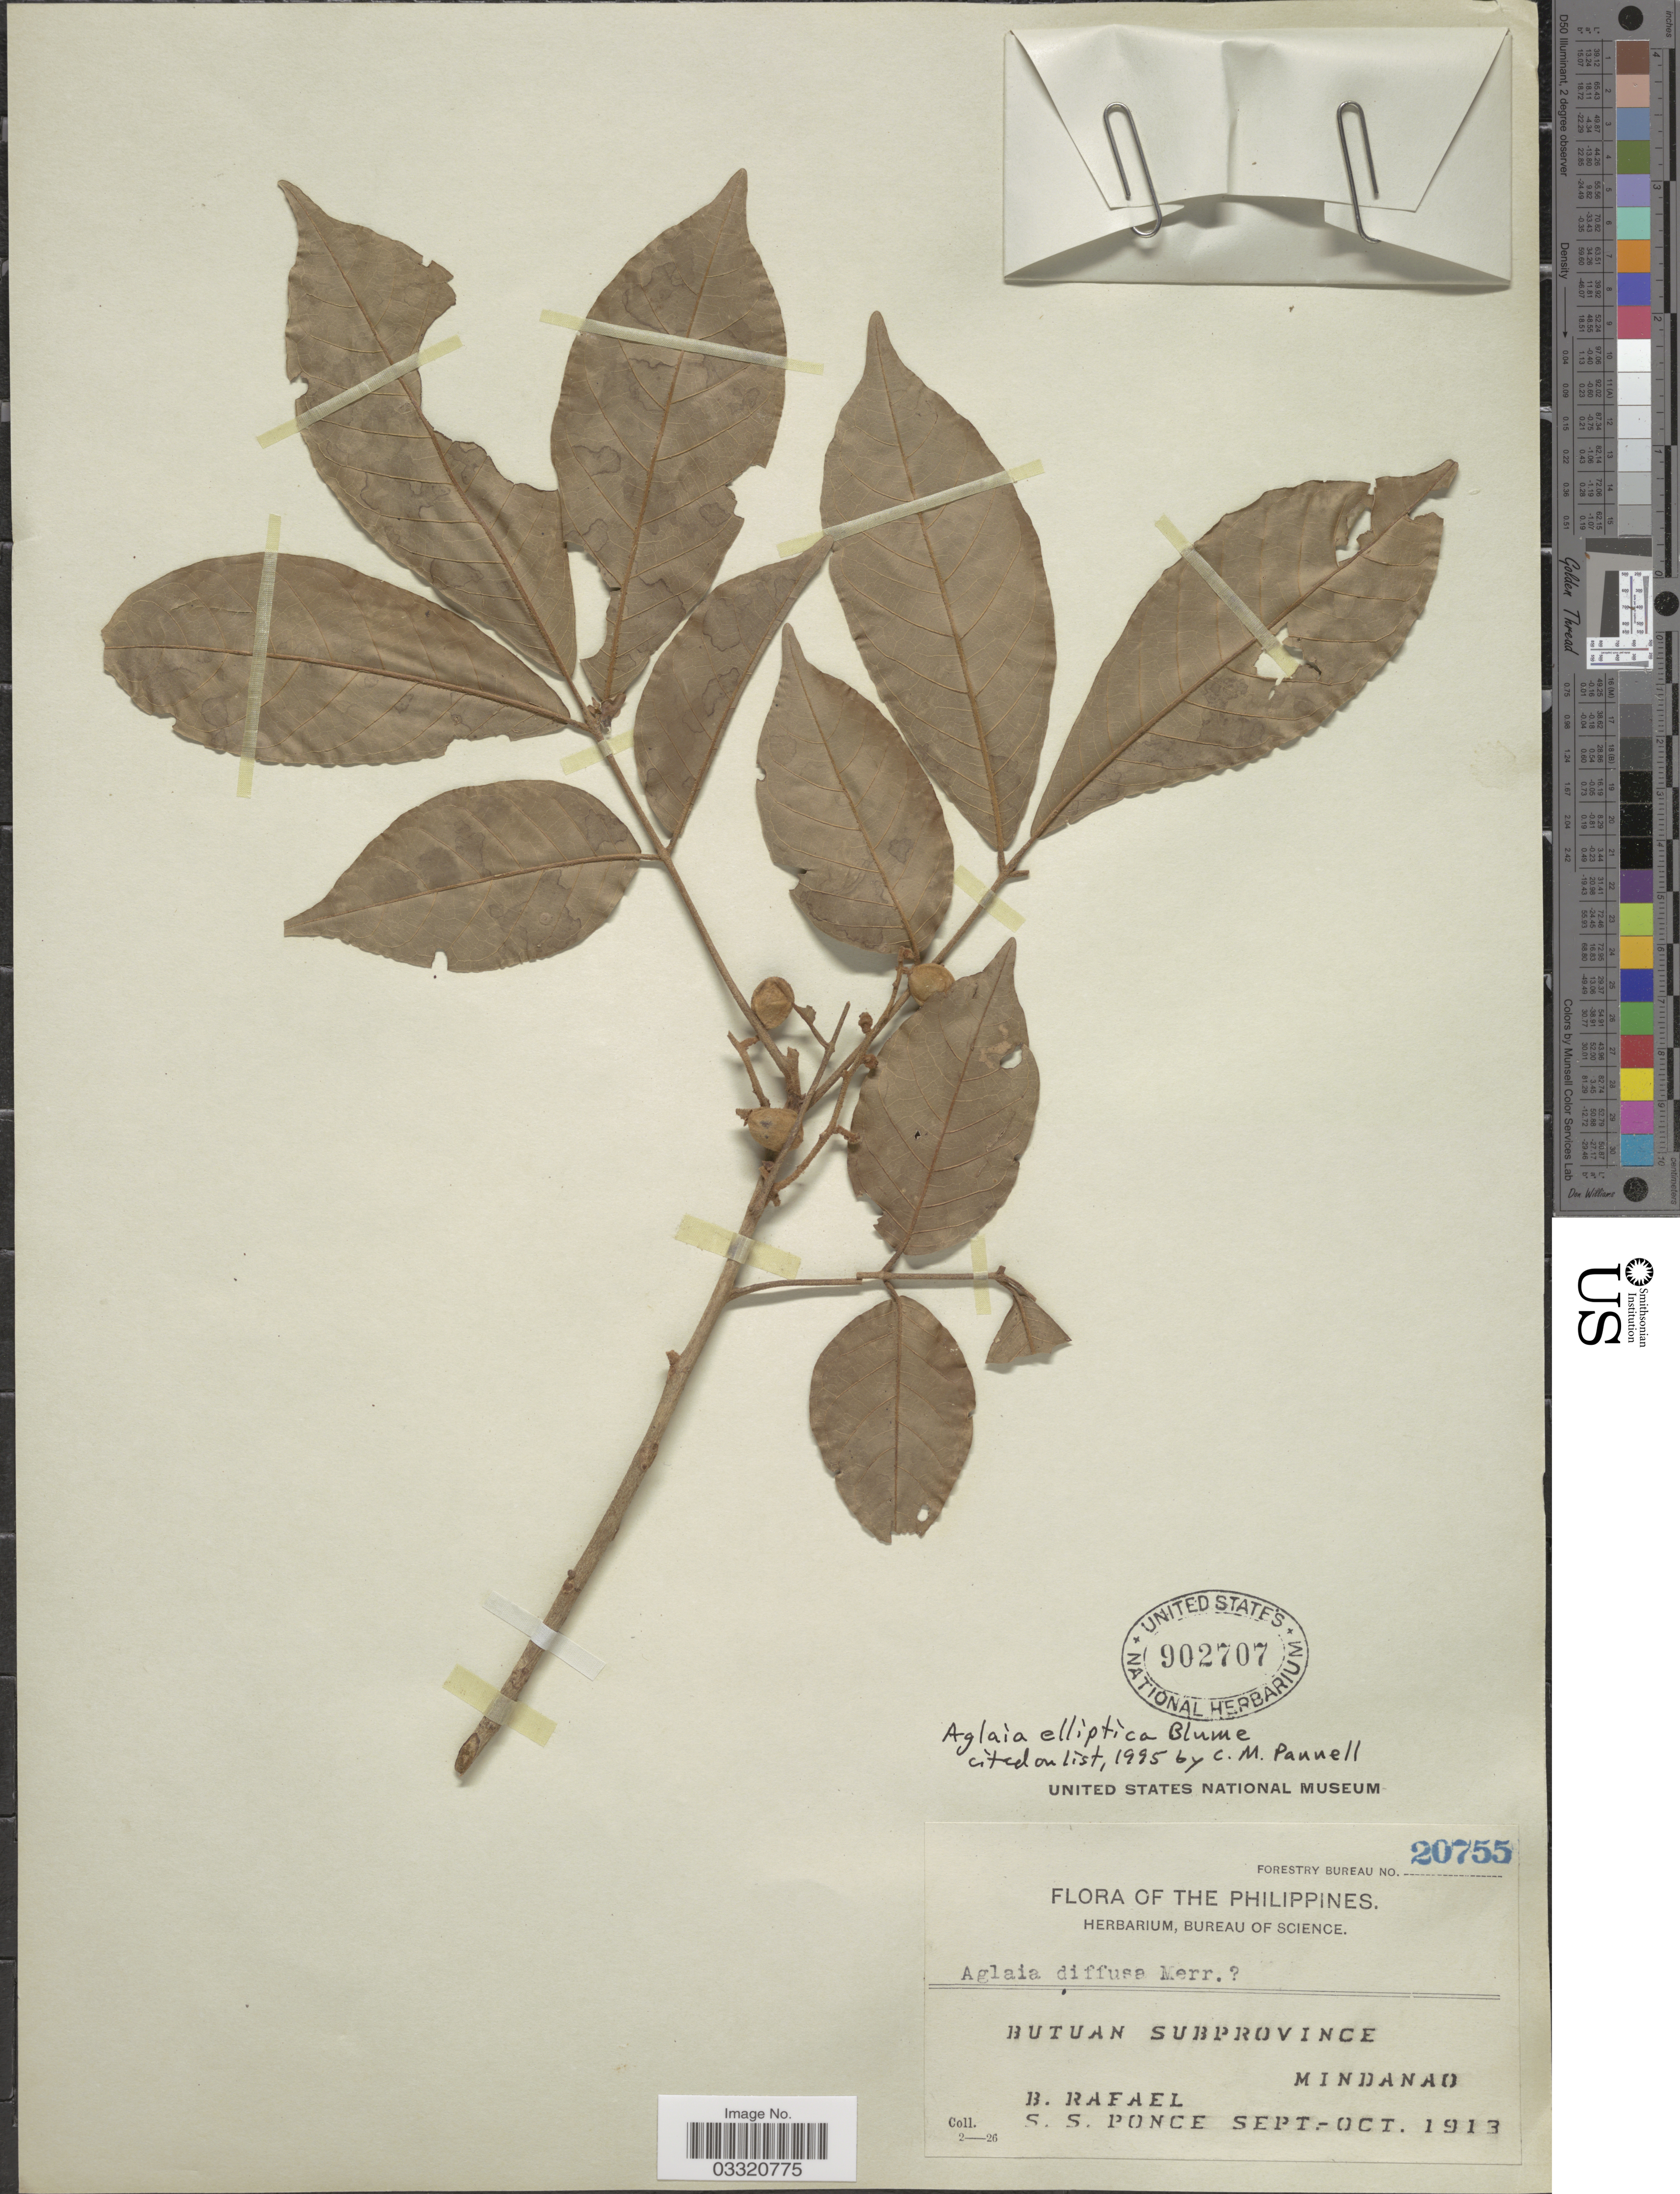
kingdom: Plantae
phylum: Tracheophyta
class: Magnoliopsida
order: Sapindales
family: Meliaceae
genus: Aglaia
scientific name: Aglaia elliptica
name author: Blume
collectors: B. Rafael & S. Ponce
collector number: Forestry Bureau 20755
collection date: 1913-09/1913-10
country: Philippines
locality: Butuan Subprovince. Mindanao.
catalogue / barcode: US 902707